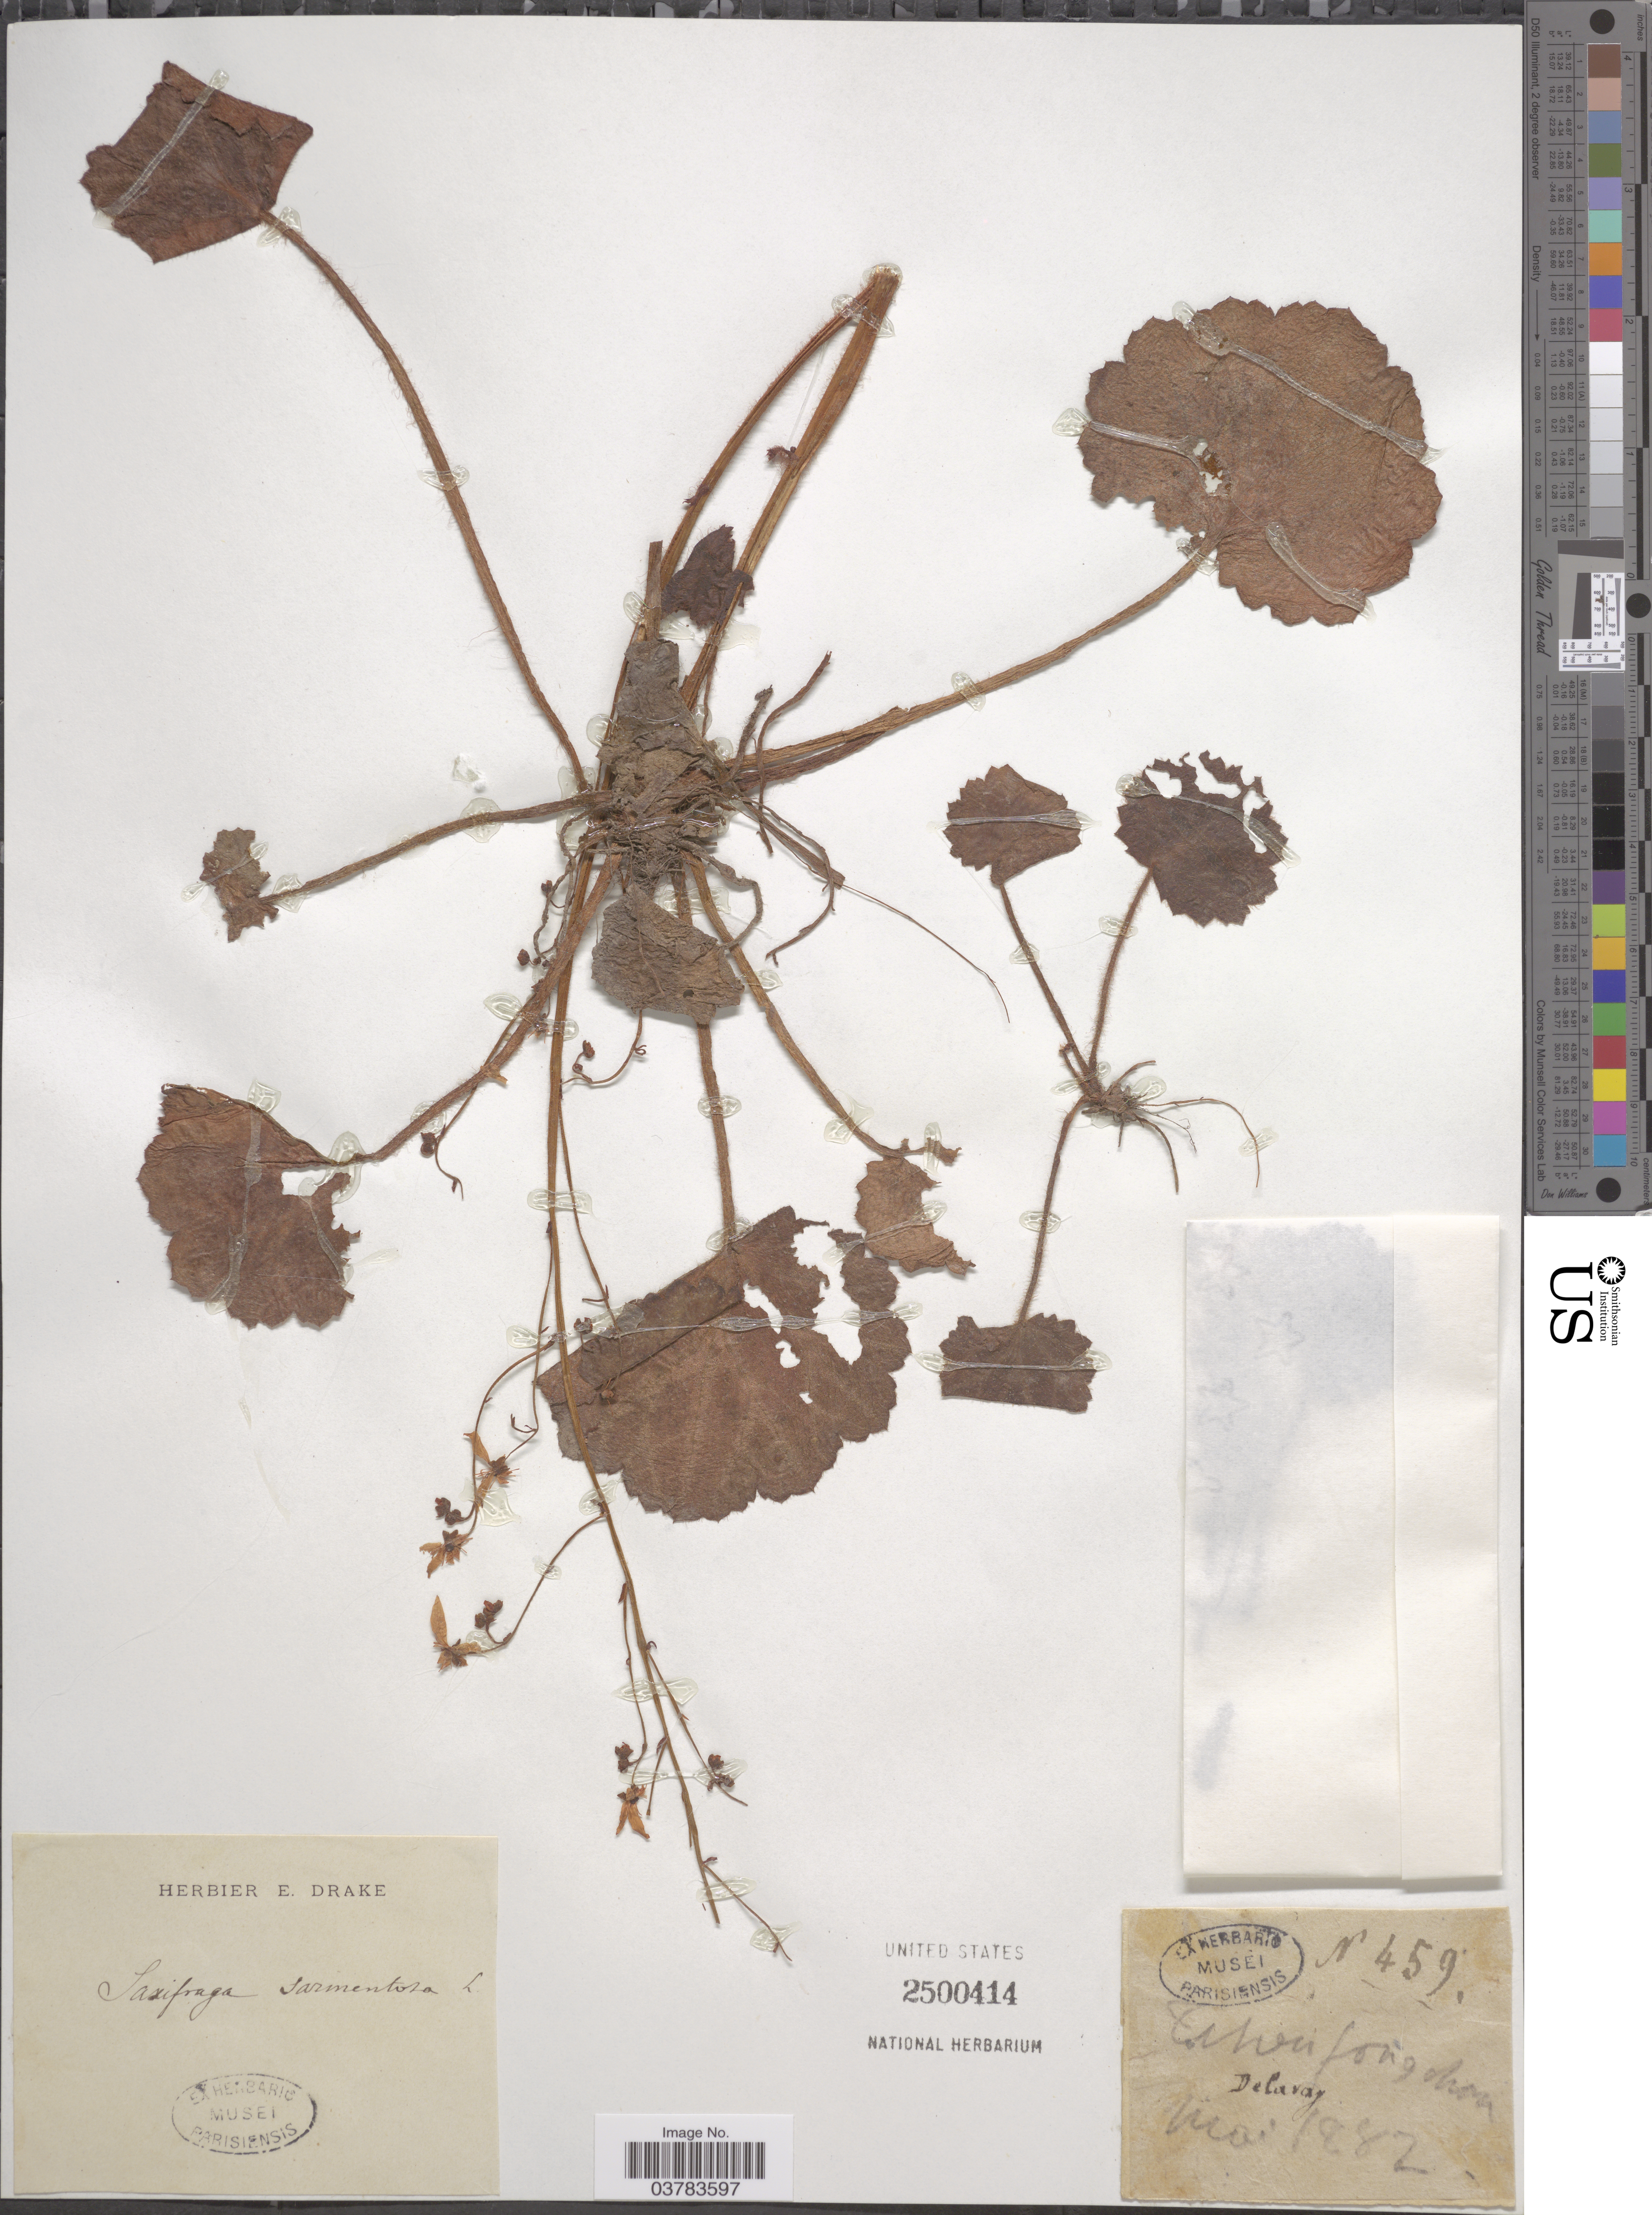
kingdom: Plantae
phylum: Tracheophyta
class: Magnoliopsida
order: Saxifragales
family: Saxifragaceae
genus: Saxifraga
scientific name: Saxifraga sarmentosa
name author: L. f.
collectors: Delavay, --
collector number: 459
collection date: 1882-05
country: China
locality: [illegible text] fong chon.[interpreted]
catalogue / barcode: US 2500414